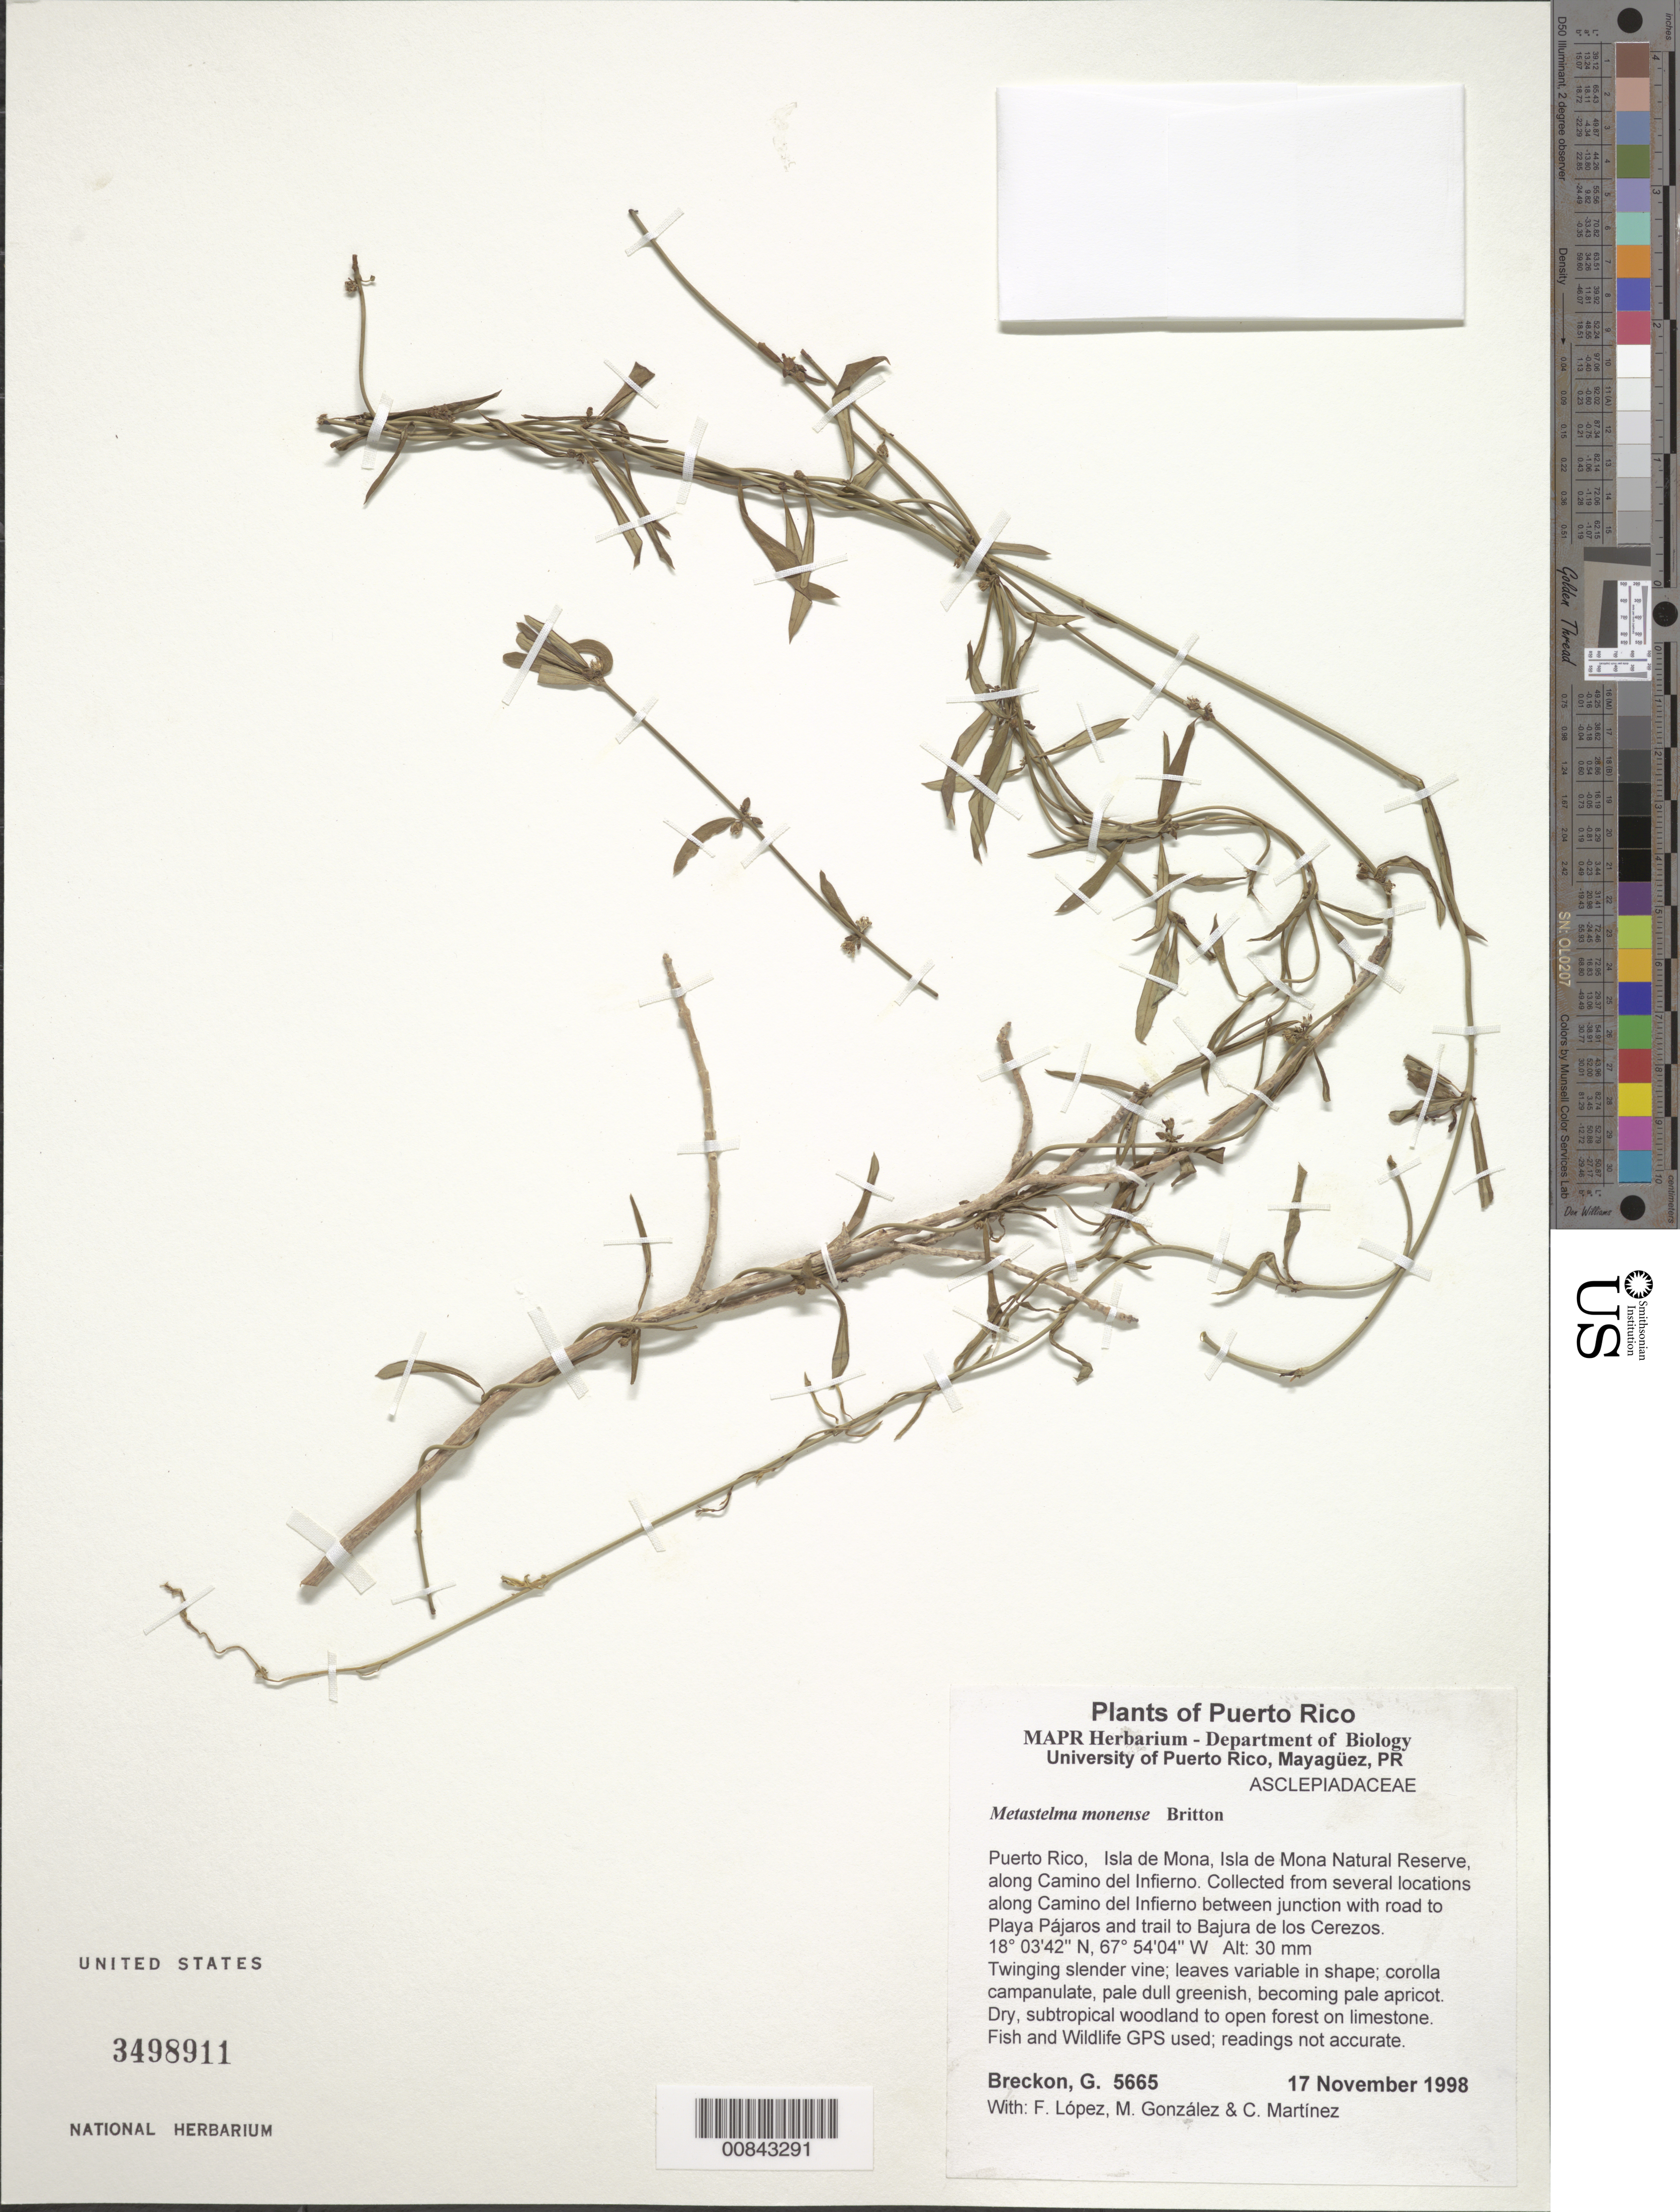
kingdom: Plantae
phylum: Tracheophyta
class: Magnoliopsida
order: Gentianales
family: Apocynaceae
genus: Metastelma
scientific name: Metastelma monense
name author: Britton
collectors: G. Breckon, F. Lopéz, M. González & C. Martínez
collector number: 5665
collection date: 1998-11-17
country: Puerto Rico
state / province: Mayaguëz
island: Mona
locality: Isla de Mona, Isla de Mona Natural Reserve, along Camino del Infierno. Collected from several locations along Camino del Infierno between junction with road to Playa Pájaros and trail to Bajura de los Cerezos.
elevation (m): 30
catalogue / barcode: US 3498911